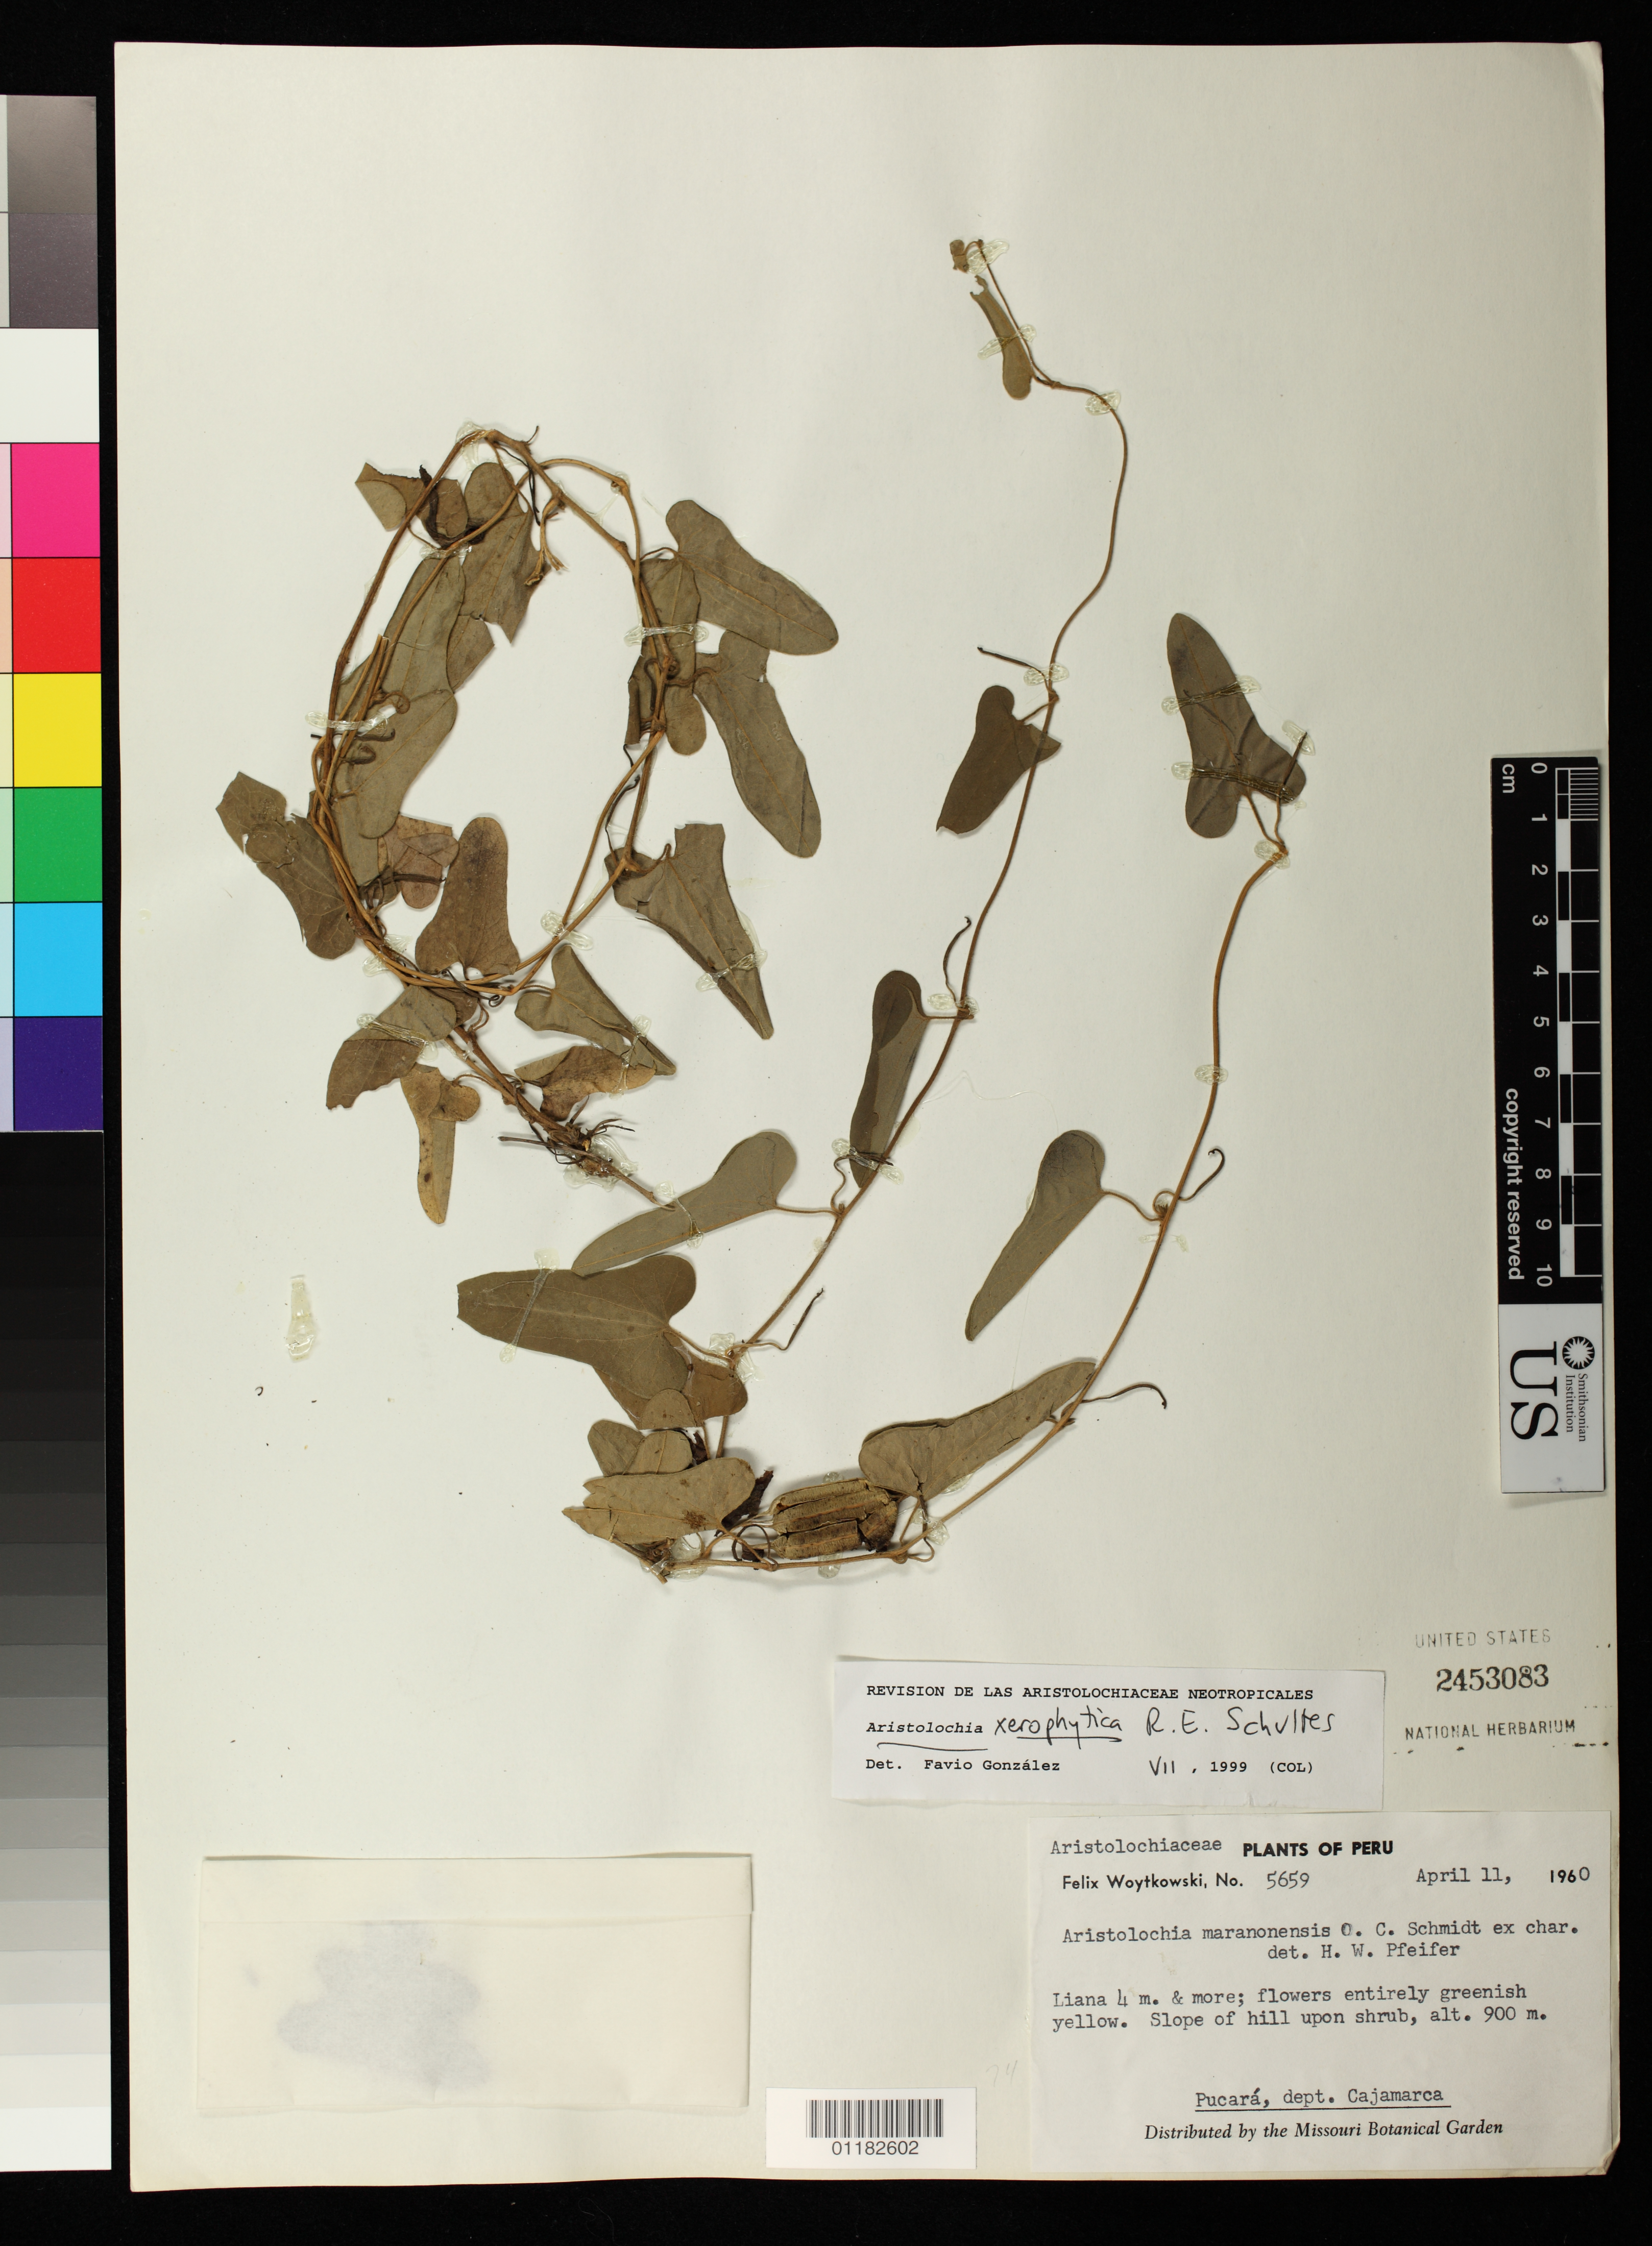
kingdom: Plantae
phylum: Tracheophyta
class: Magnoliopsida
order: Piperales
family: Aristolochiaceae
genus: Aristolochia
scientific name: Aristolochia xerophytica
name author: R.E. Schult.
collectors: F. Woytkowski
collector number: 5659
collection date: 1960-04-11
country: Peru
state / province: Cajamarca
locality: Pucará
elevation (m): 900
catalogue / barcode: US 2453083